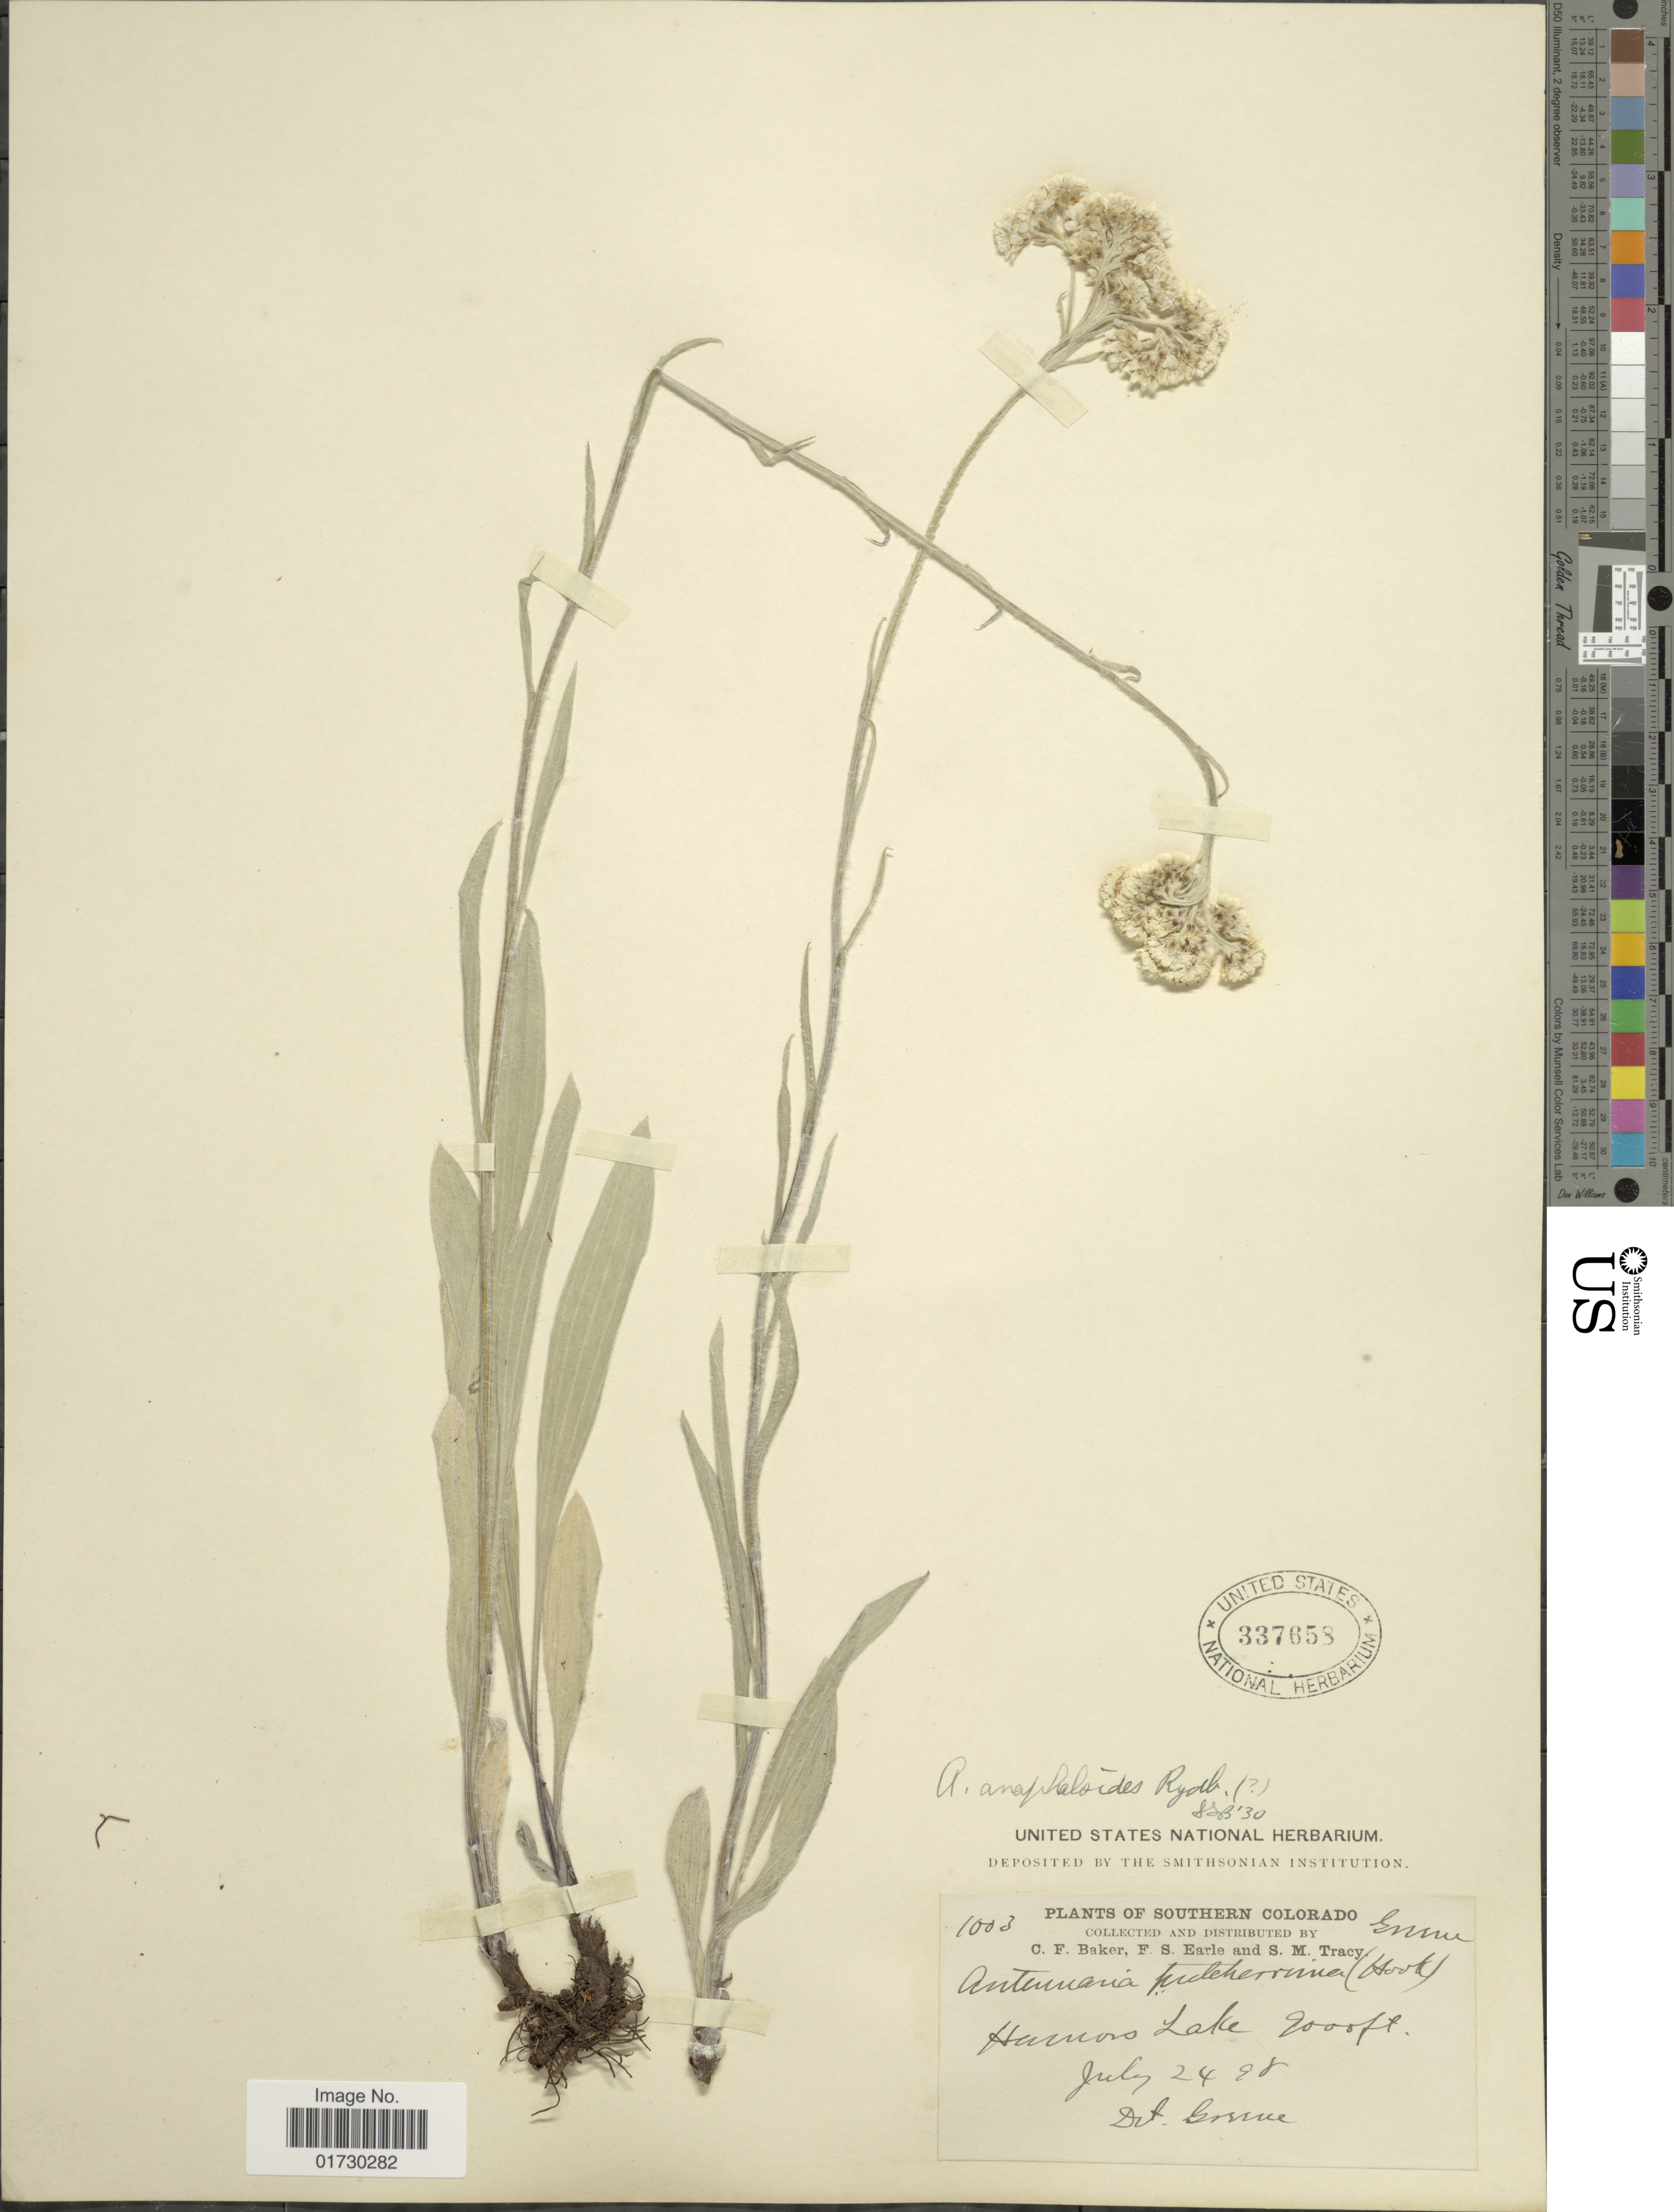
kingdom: Plantae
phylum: Tracheophyta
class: Magnoliopsida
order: Asterales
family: Asteraceae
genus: Antennaria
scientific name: Antennaria anaphaloides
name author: Rydb.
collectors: C. F. Baker, F. S. Earle & S. M. Tracy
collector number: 1003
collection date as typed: Transcribed d/m/y: 24/7/98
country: United States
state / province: Colorado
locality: Southern Colorado, Harmons Lake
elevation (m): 2743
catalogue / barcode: US 337658